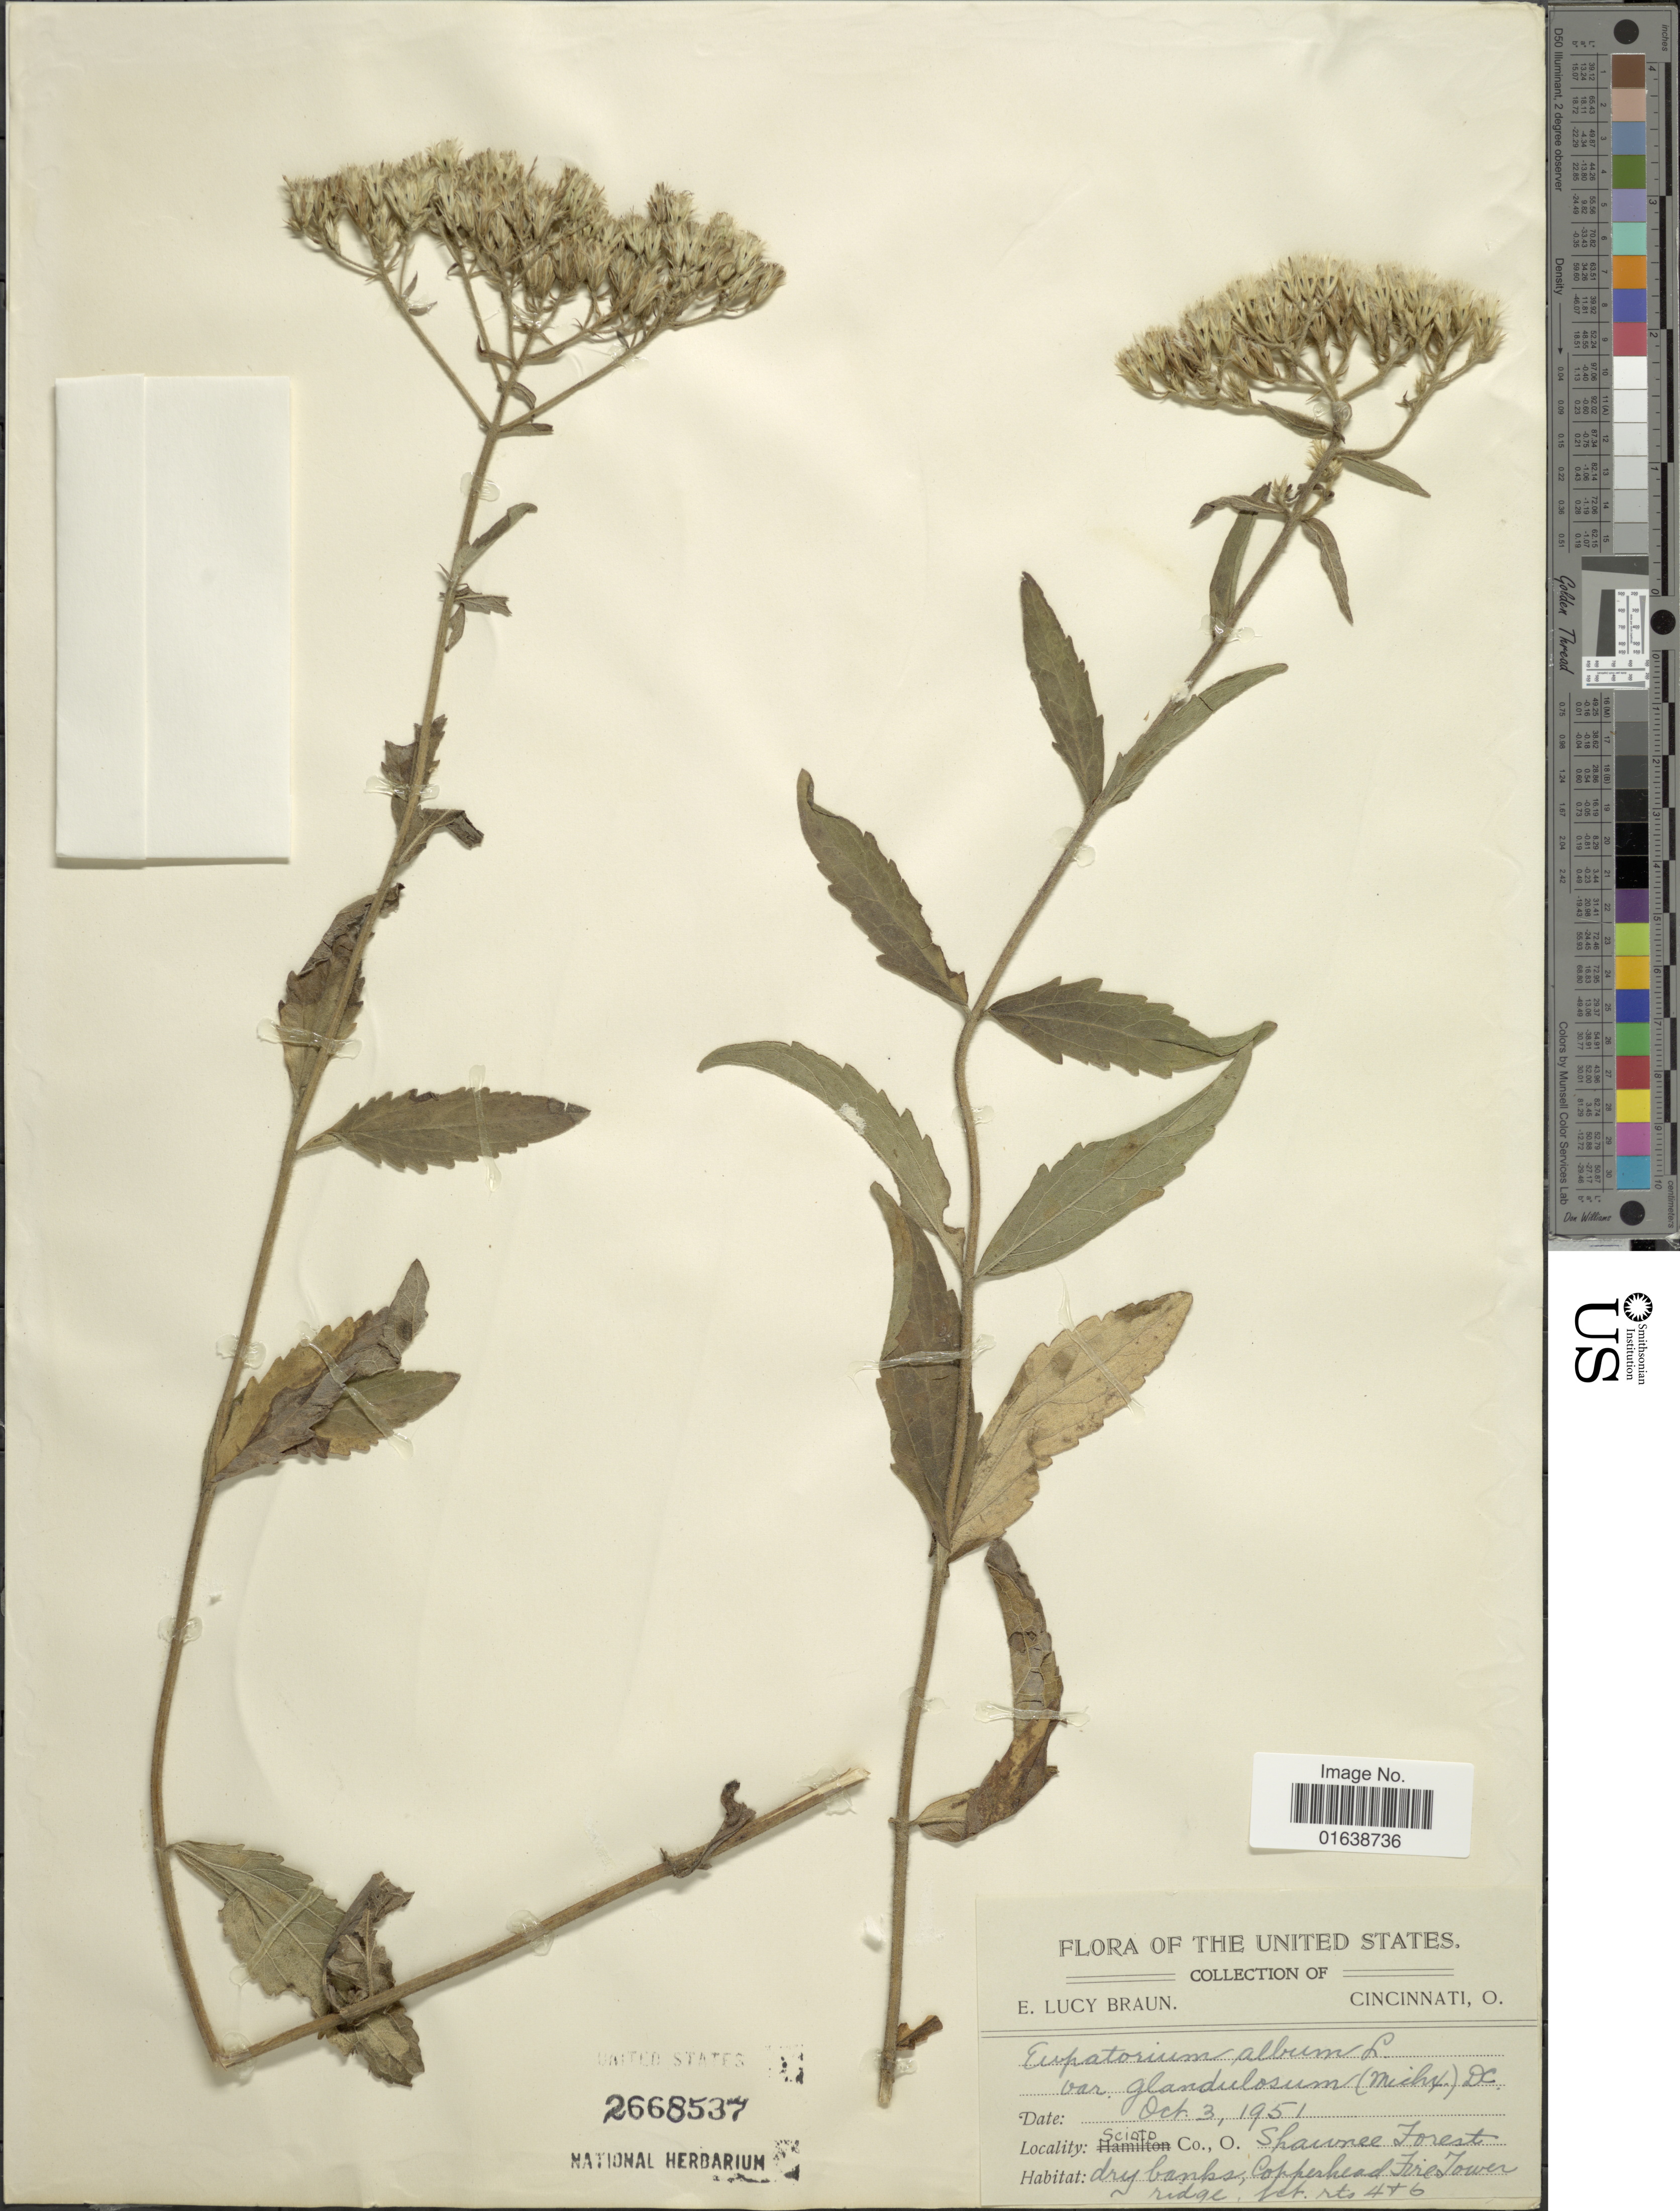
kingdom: Plantae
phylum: Tracheophyta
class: Magnoliopsida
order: Asterales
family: Asteraceae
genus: Eupatorium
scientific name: Eupatorium album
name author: L.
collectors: E. L. Braun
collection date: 1951-10-03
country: United States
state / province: Ohio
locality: Scioto Co. O. Shawnee Forest. dry banks, Copperhead Ire Tower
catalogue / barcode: US 2668537